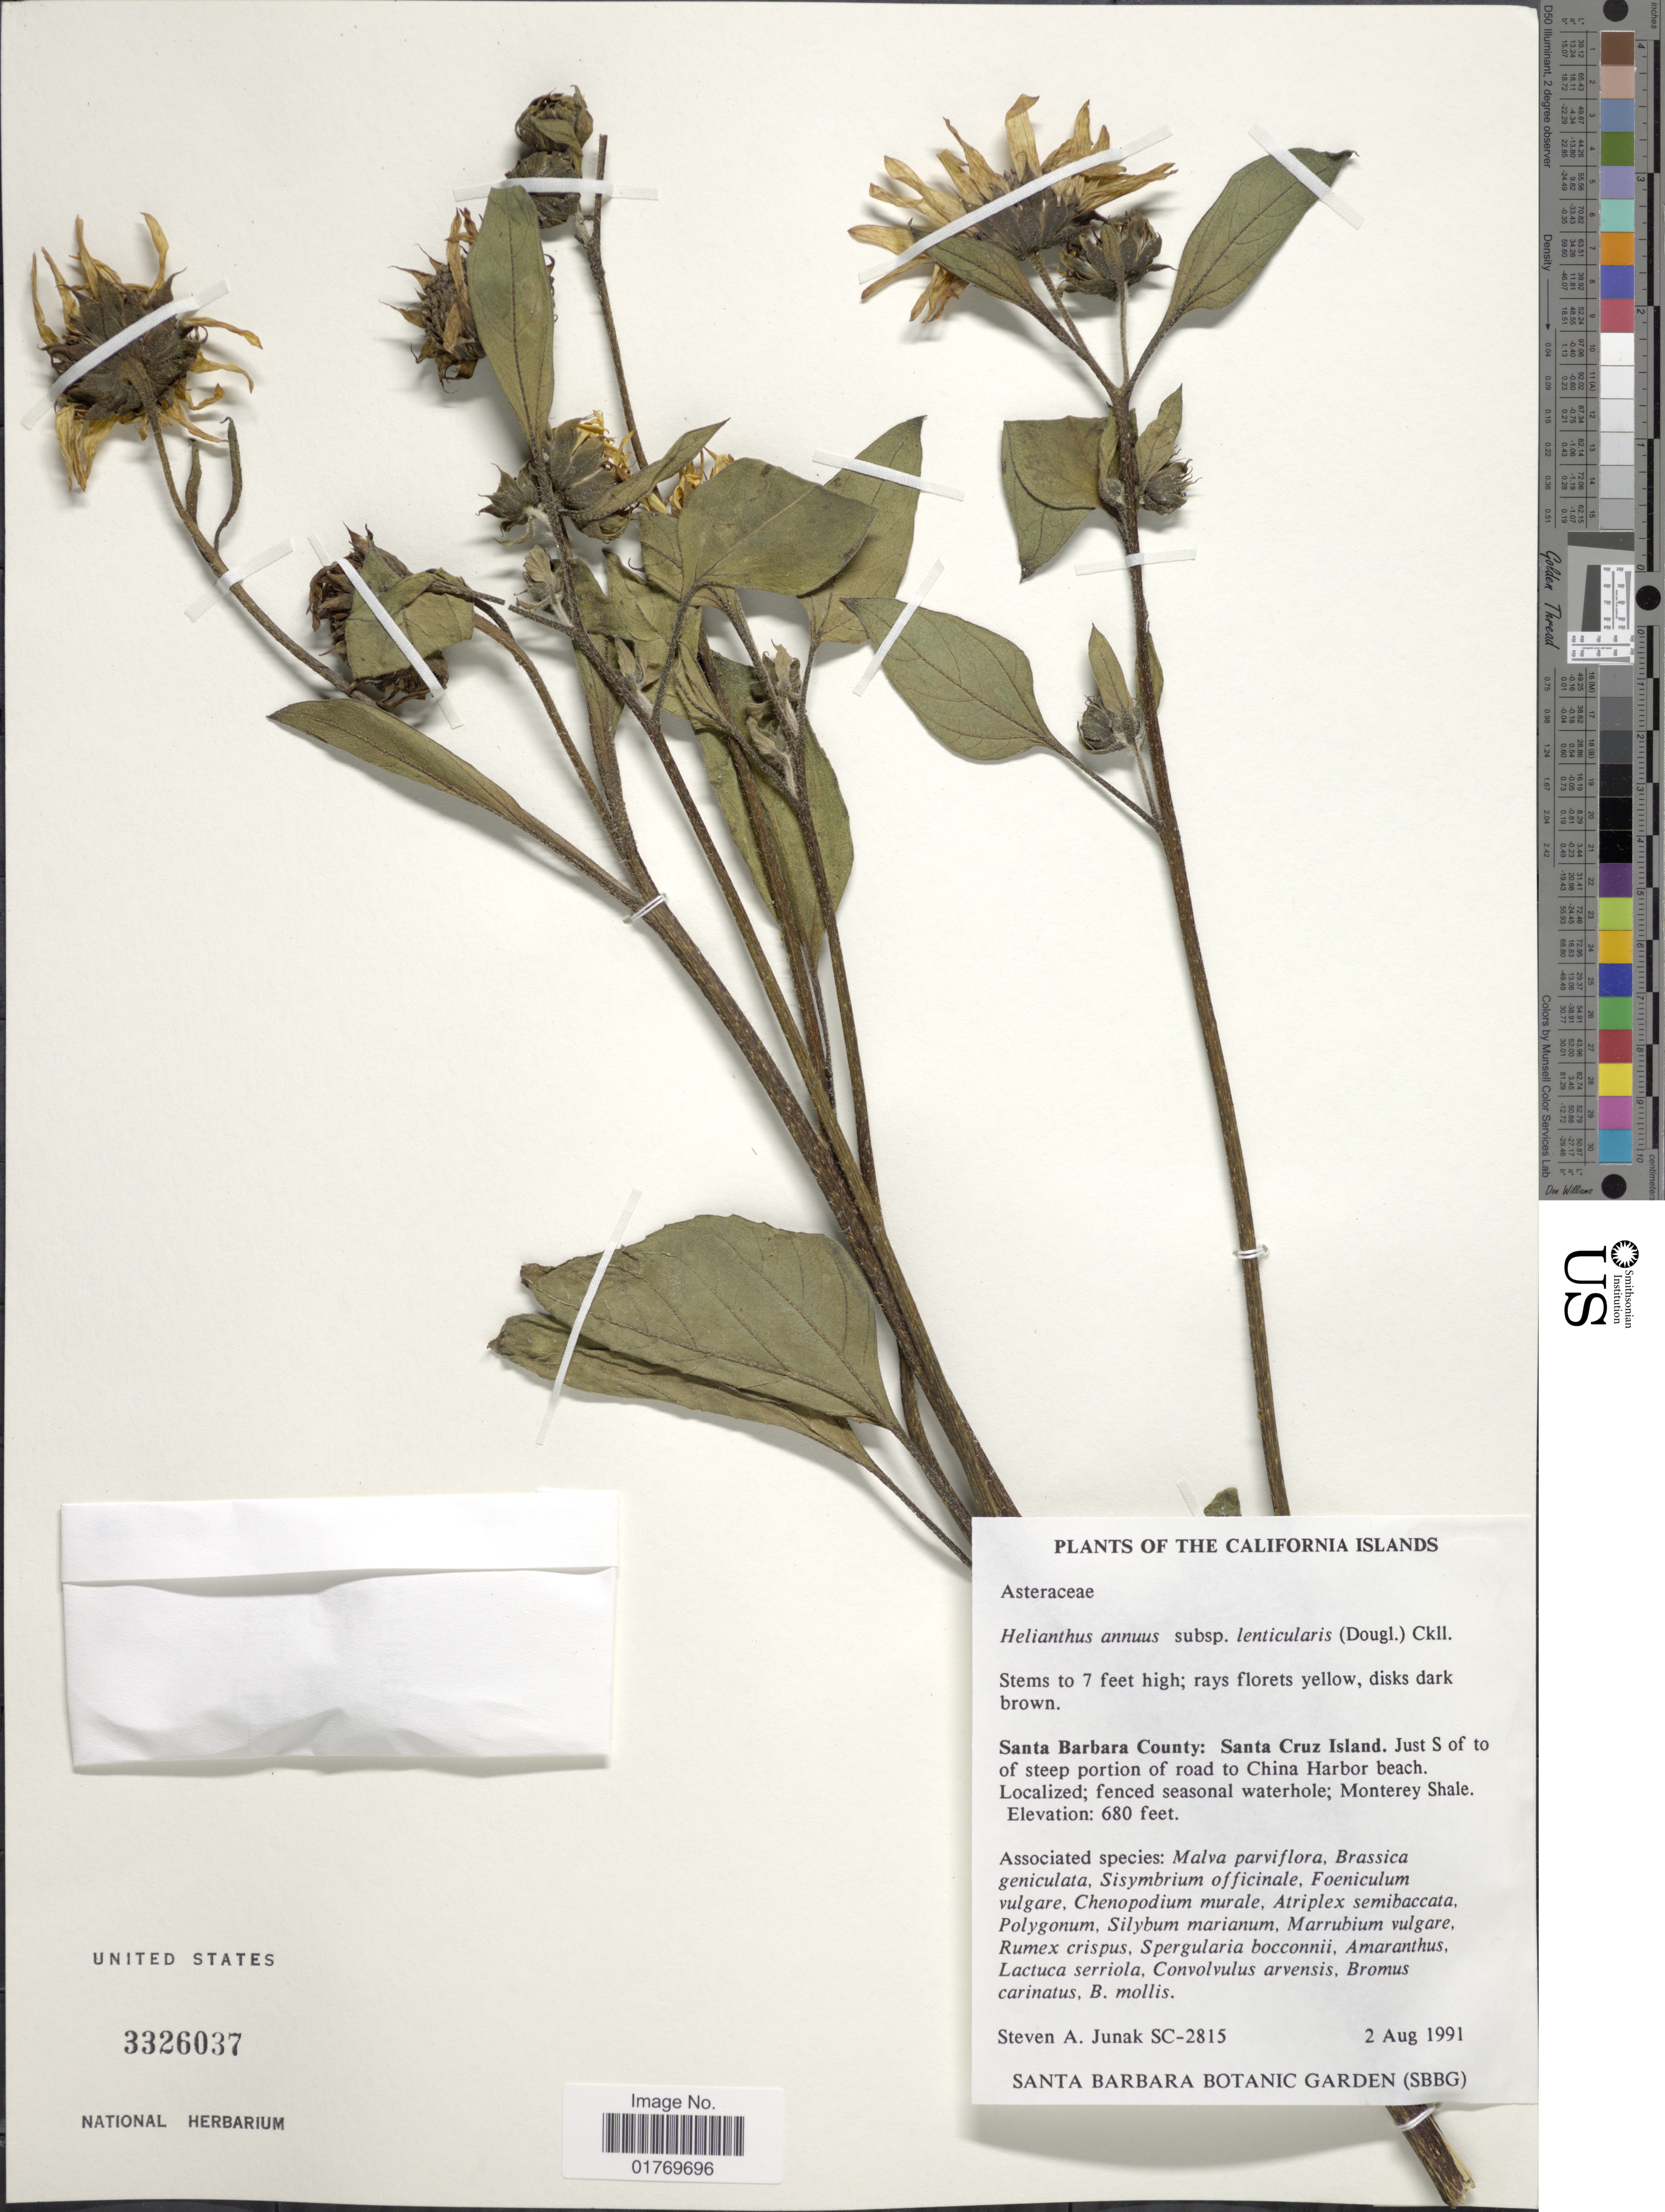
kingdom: Plantae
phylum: Tracheophyta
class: Magnoliopsida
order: Asterales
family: Asteraceae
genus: Helianthus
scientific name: Helianthus annuus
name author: L.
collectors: S. Junak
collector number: SC-2815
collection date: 1991-08-02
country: United States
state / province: California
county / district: Santa Barbara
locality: The California Islands, Santa Barbara County: Santa Cruz Island, Just S of to of steep portion of road to China Harbor beach, fenced seasonal waterhole, Monterey Shale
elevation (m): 207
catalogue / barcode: US 3326037